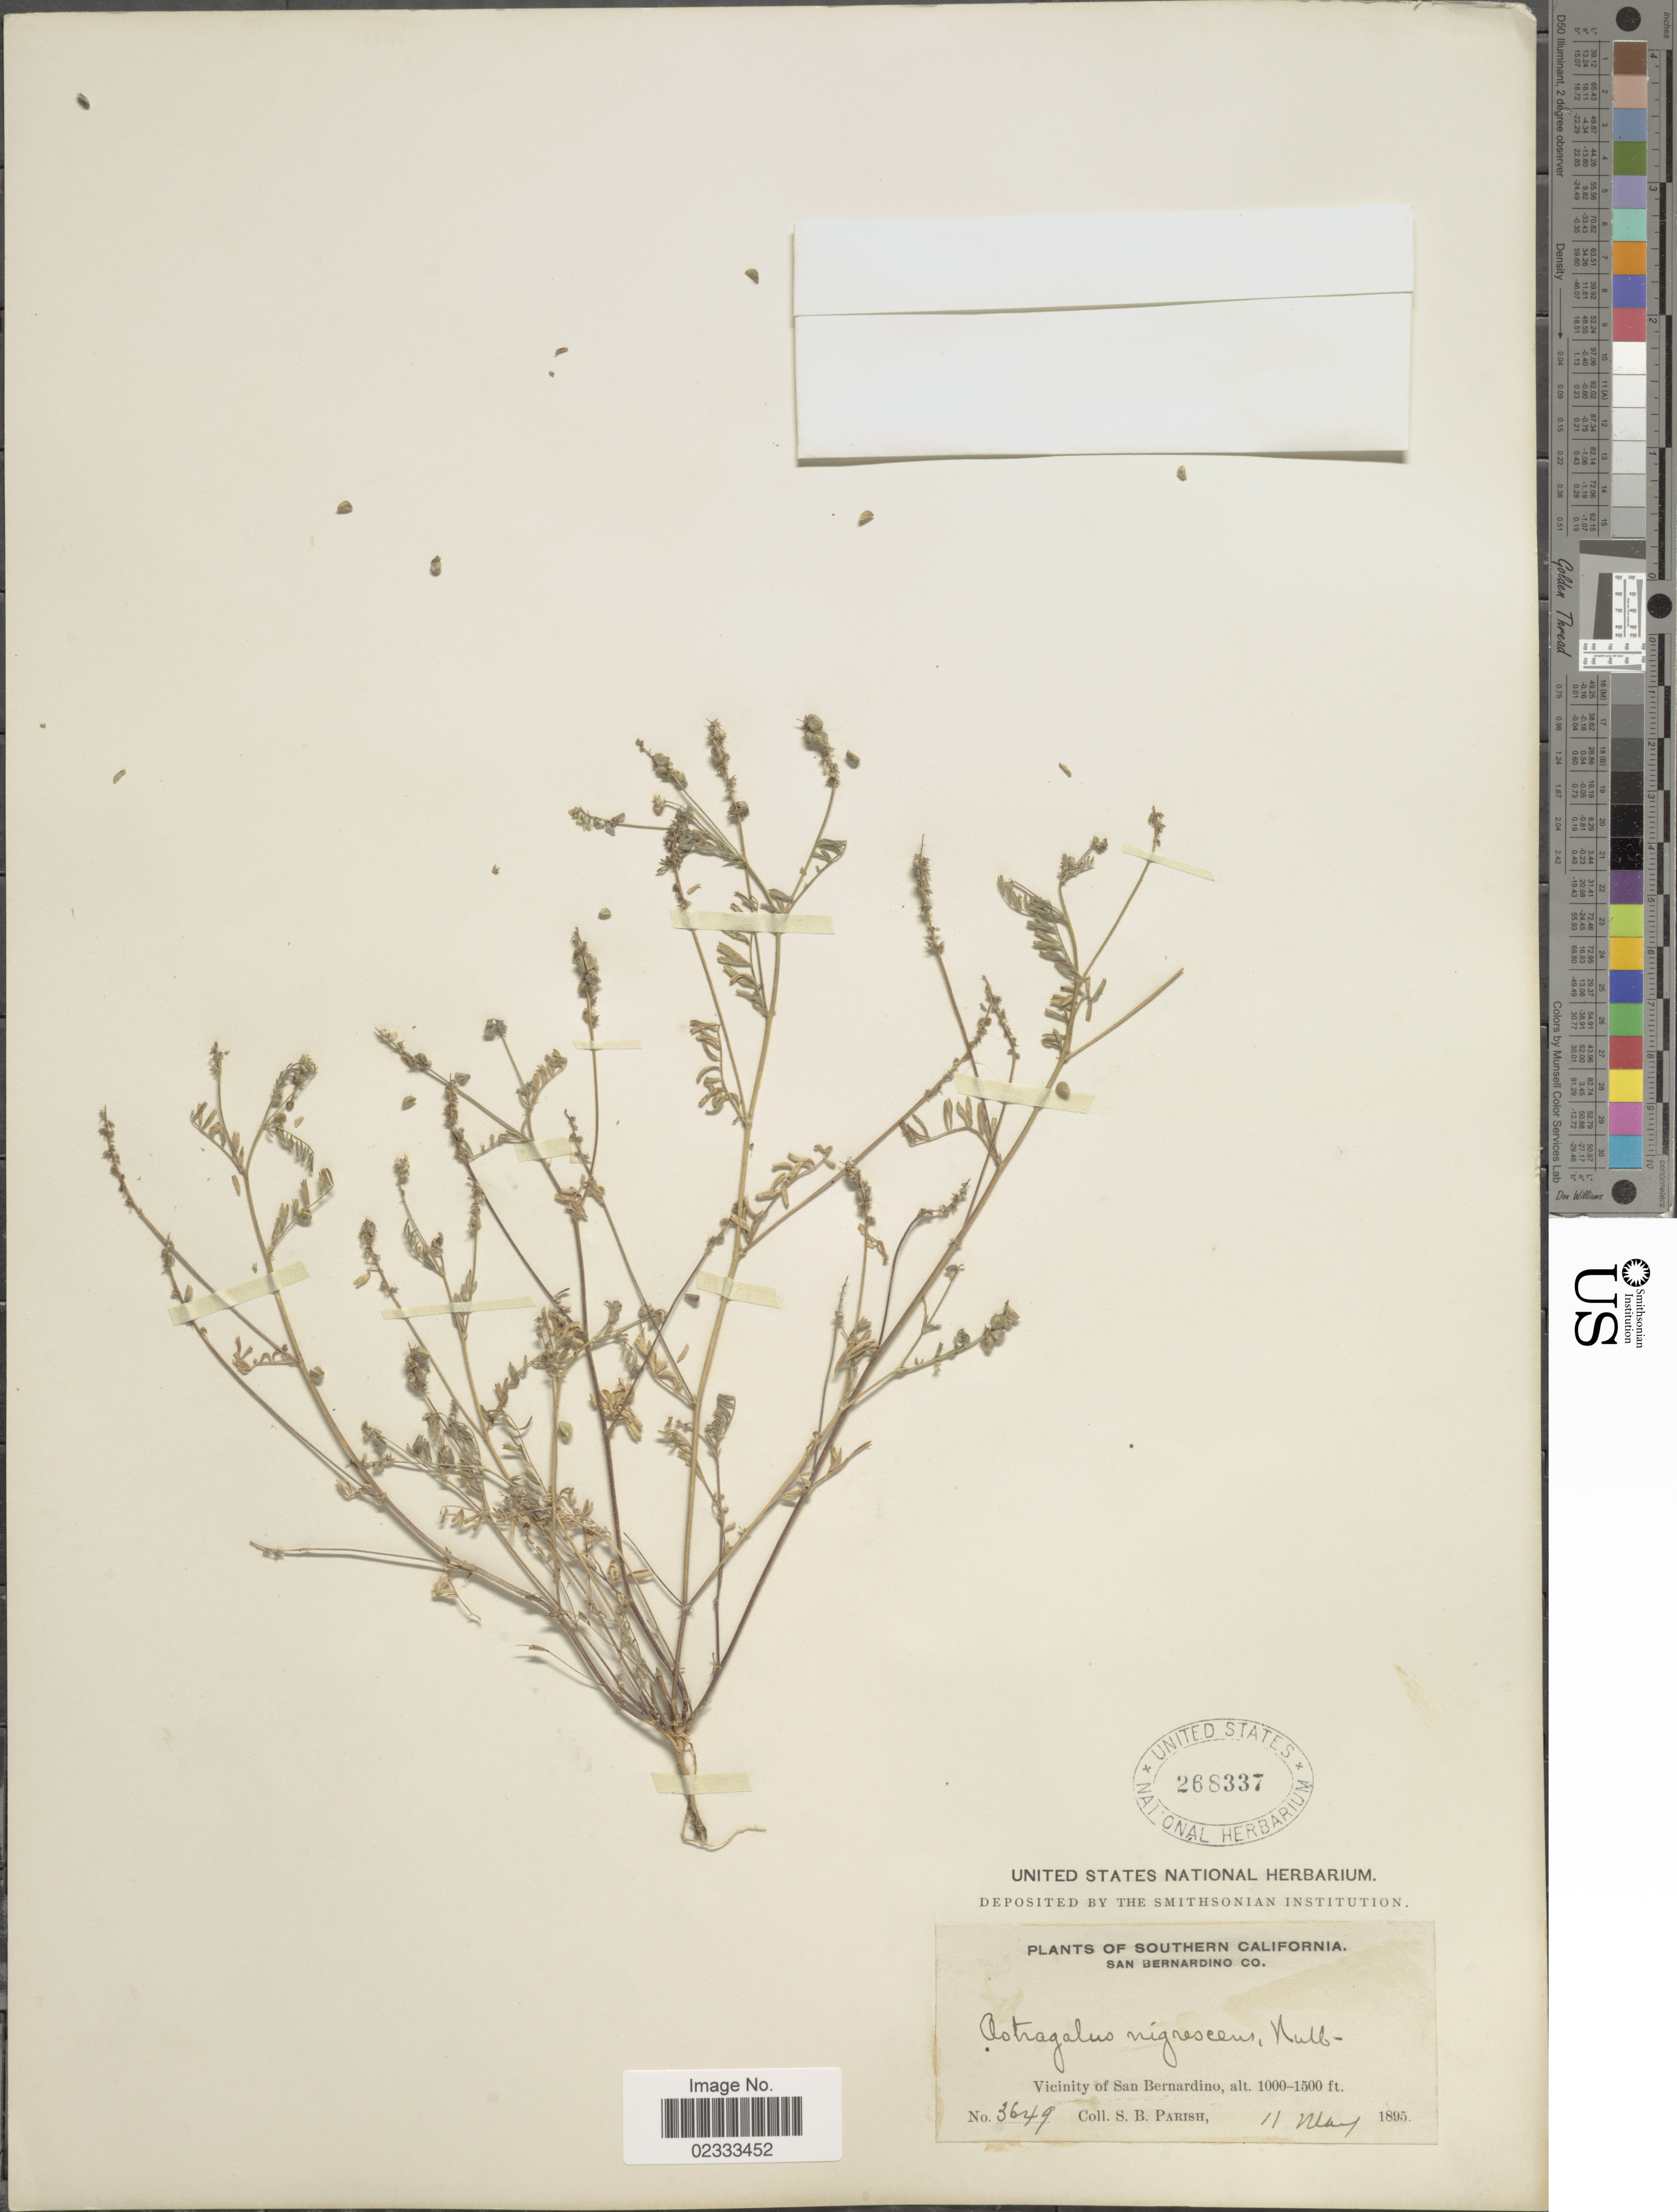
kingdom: Plantae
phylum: Tracheophyta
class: Magnoliopsida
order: Fabales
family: Fabaceae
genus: Astragalus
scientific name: Astragalus nigrescens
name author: Pall.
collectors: S. B. Parish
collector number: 3649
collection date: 1895-05-11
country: United States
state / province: California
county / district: San Bernardino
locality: Southern California, San Bernardino Co., vicinity of San Bernardino.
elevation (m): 305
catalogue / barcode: US 268337